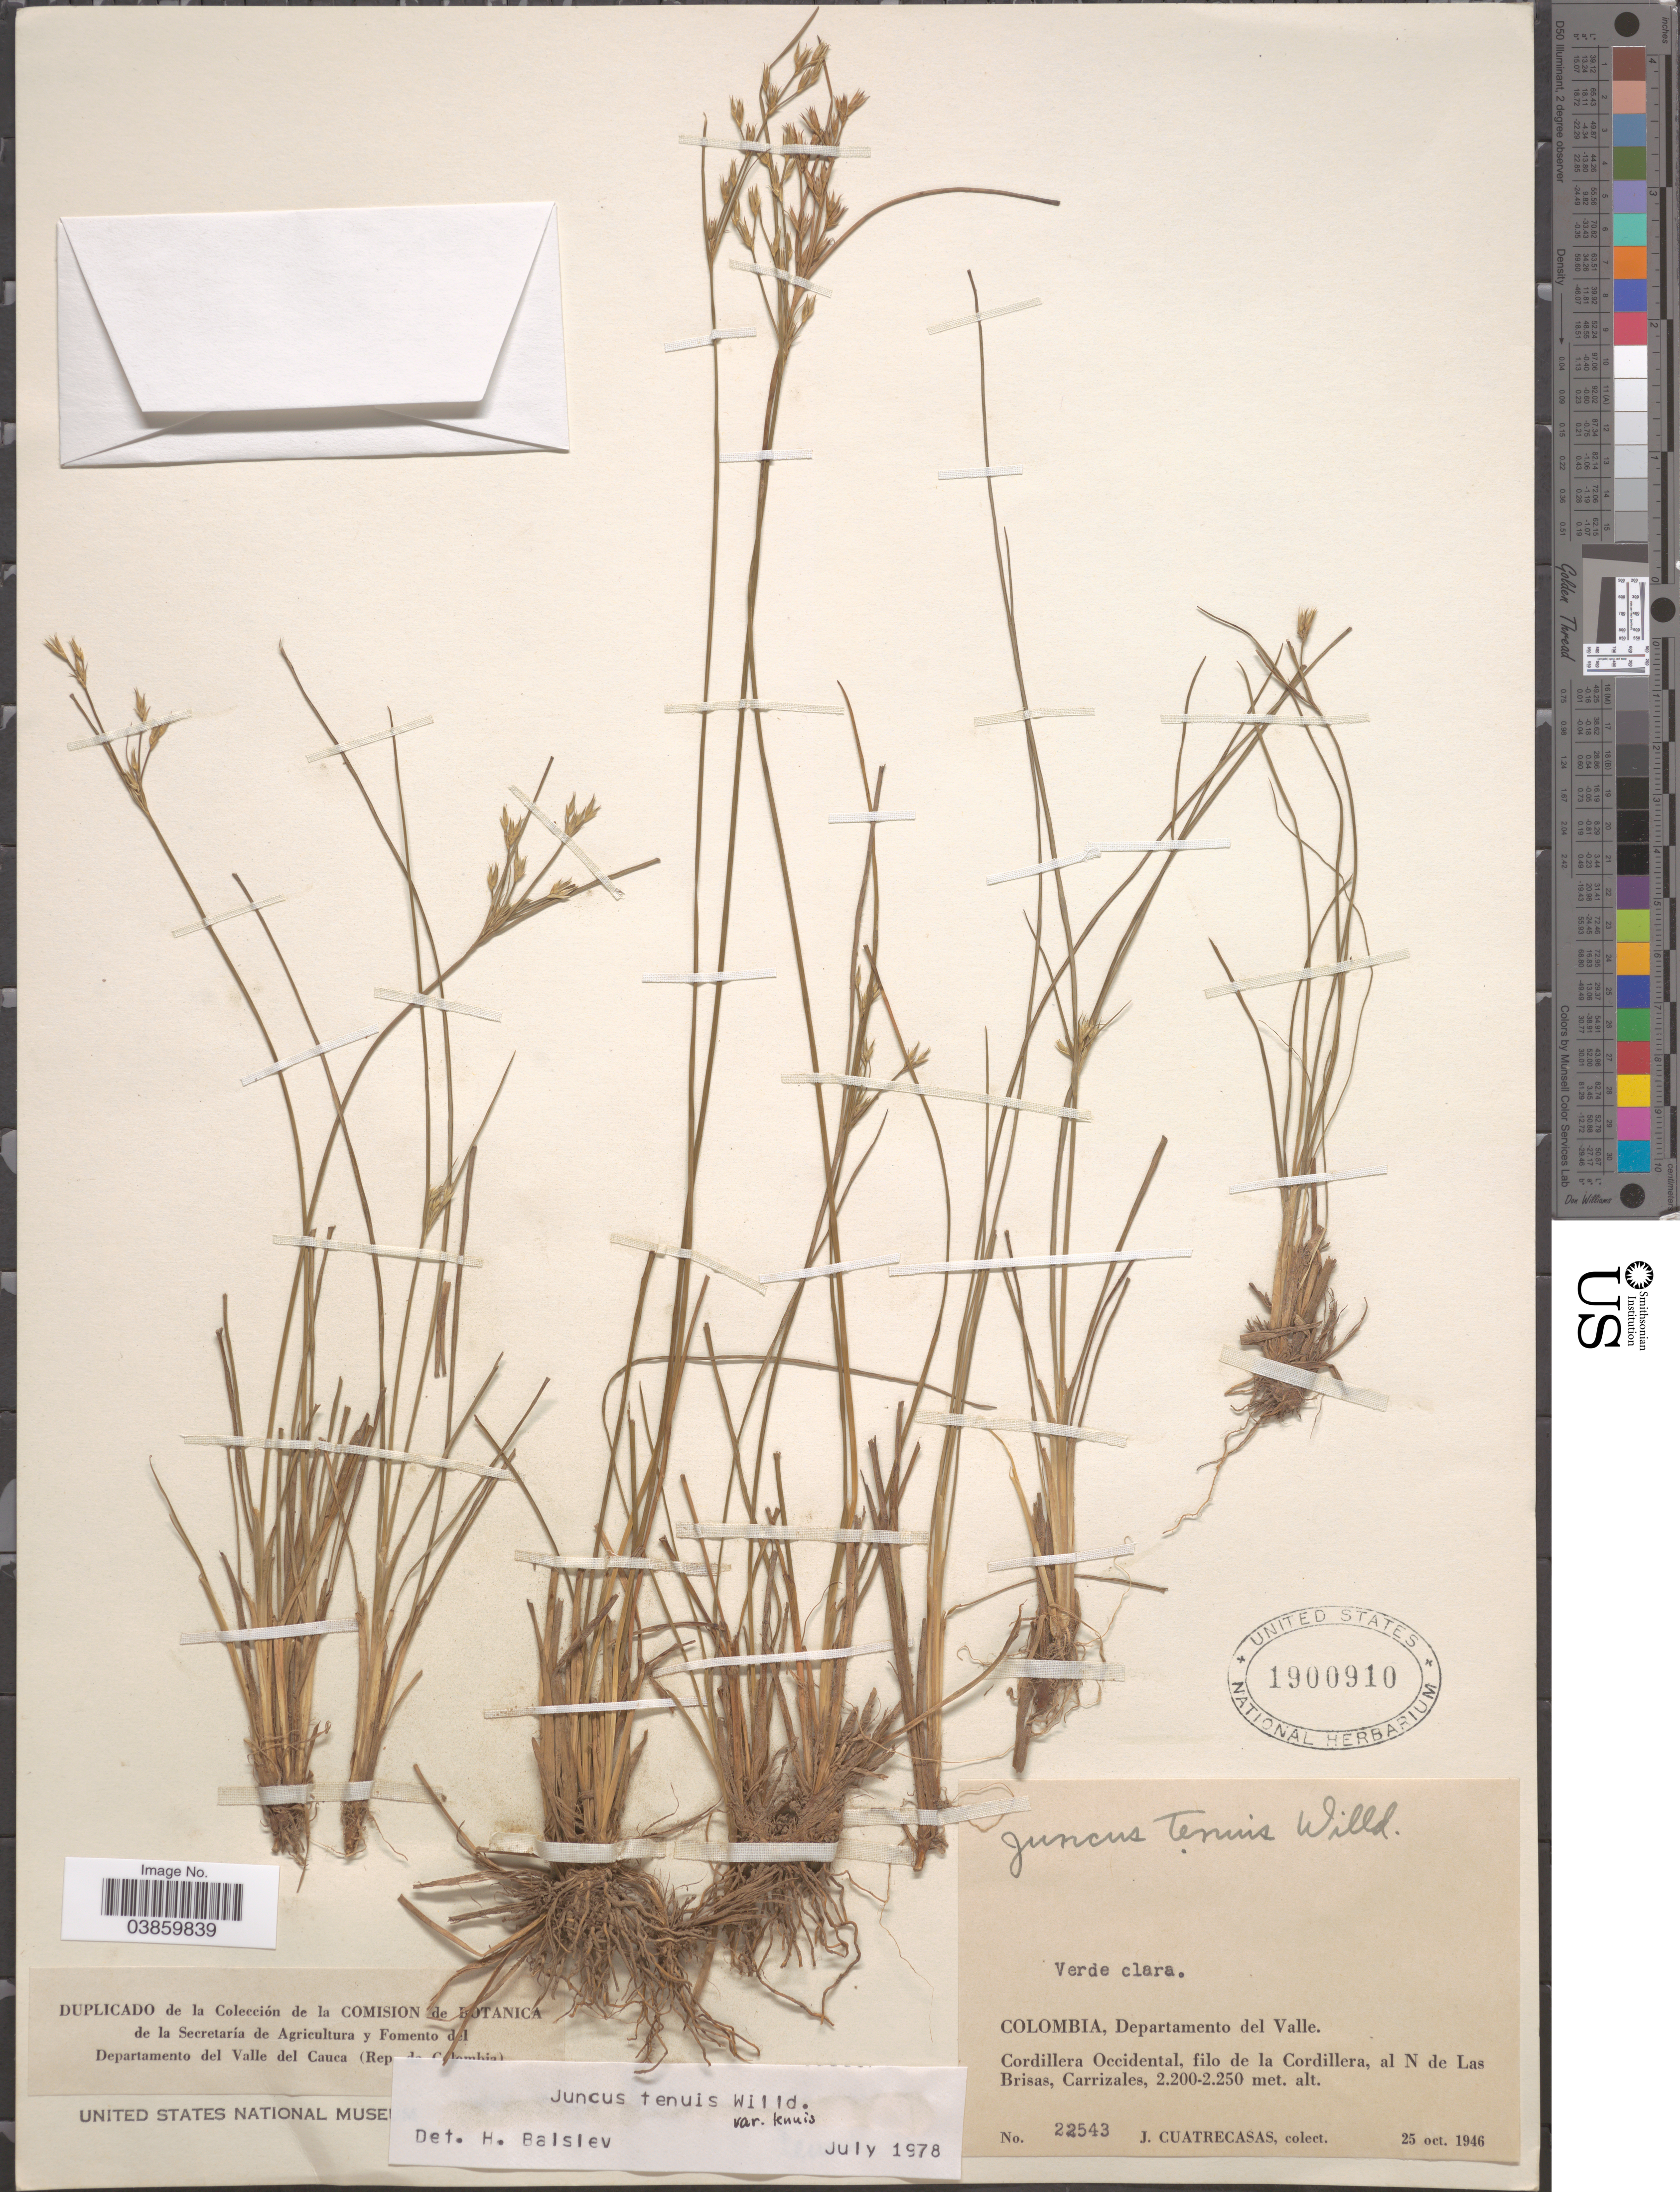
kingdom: Plantae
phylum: Tracheophyta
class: Liliopsida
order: Poales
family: Juncaceae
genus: Juncus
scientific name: Juncus tenuis var. tenuis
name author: Willd.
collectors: J. Cuatrecasas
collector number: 22543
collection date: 1946-10-25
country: Colombia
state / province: Valle del Cauca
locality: Departamento del Valle. Cordillera Occidental, filo de la Cordillera, al N de Las Brisas, Carrizales.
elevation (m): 2200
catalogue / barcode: US 1900910